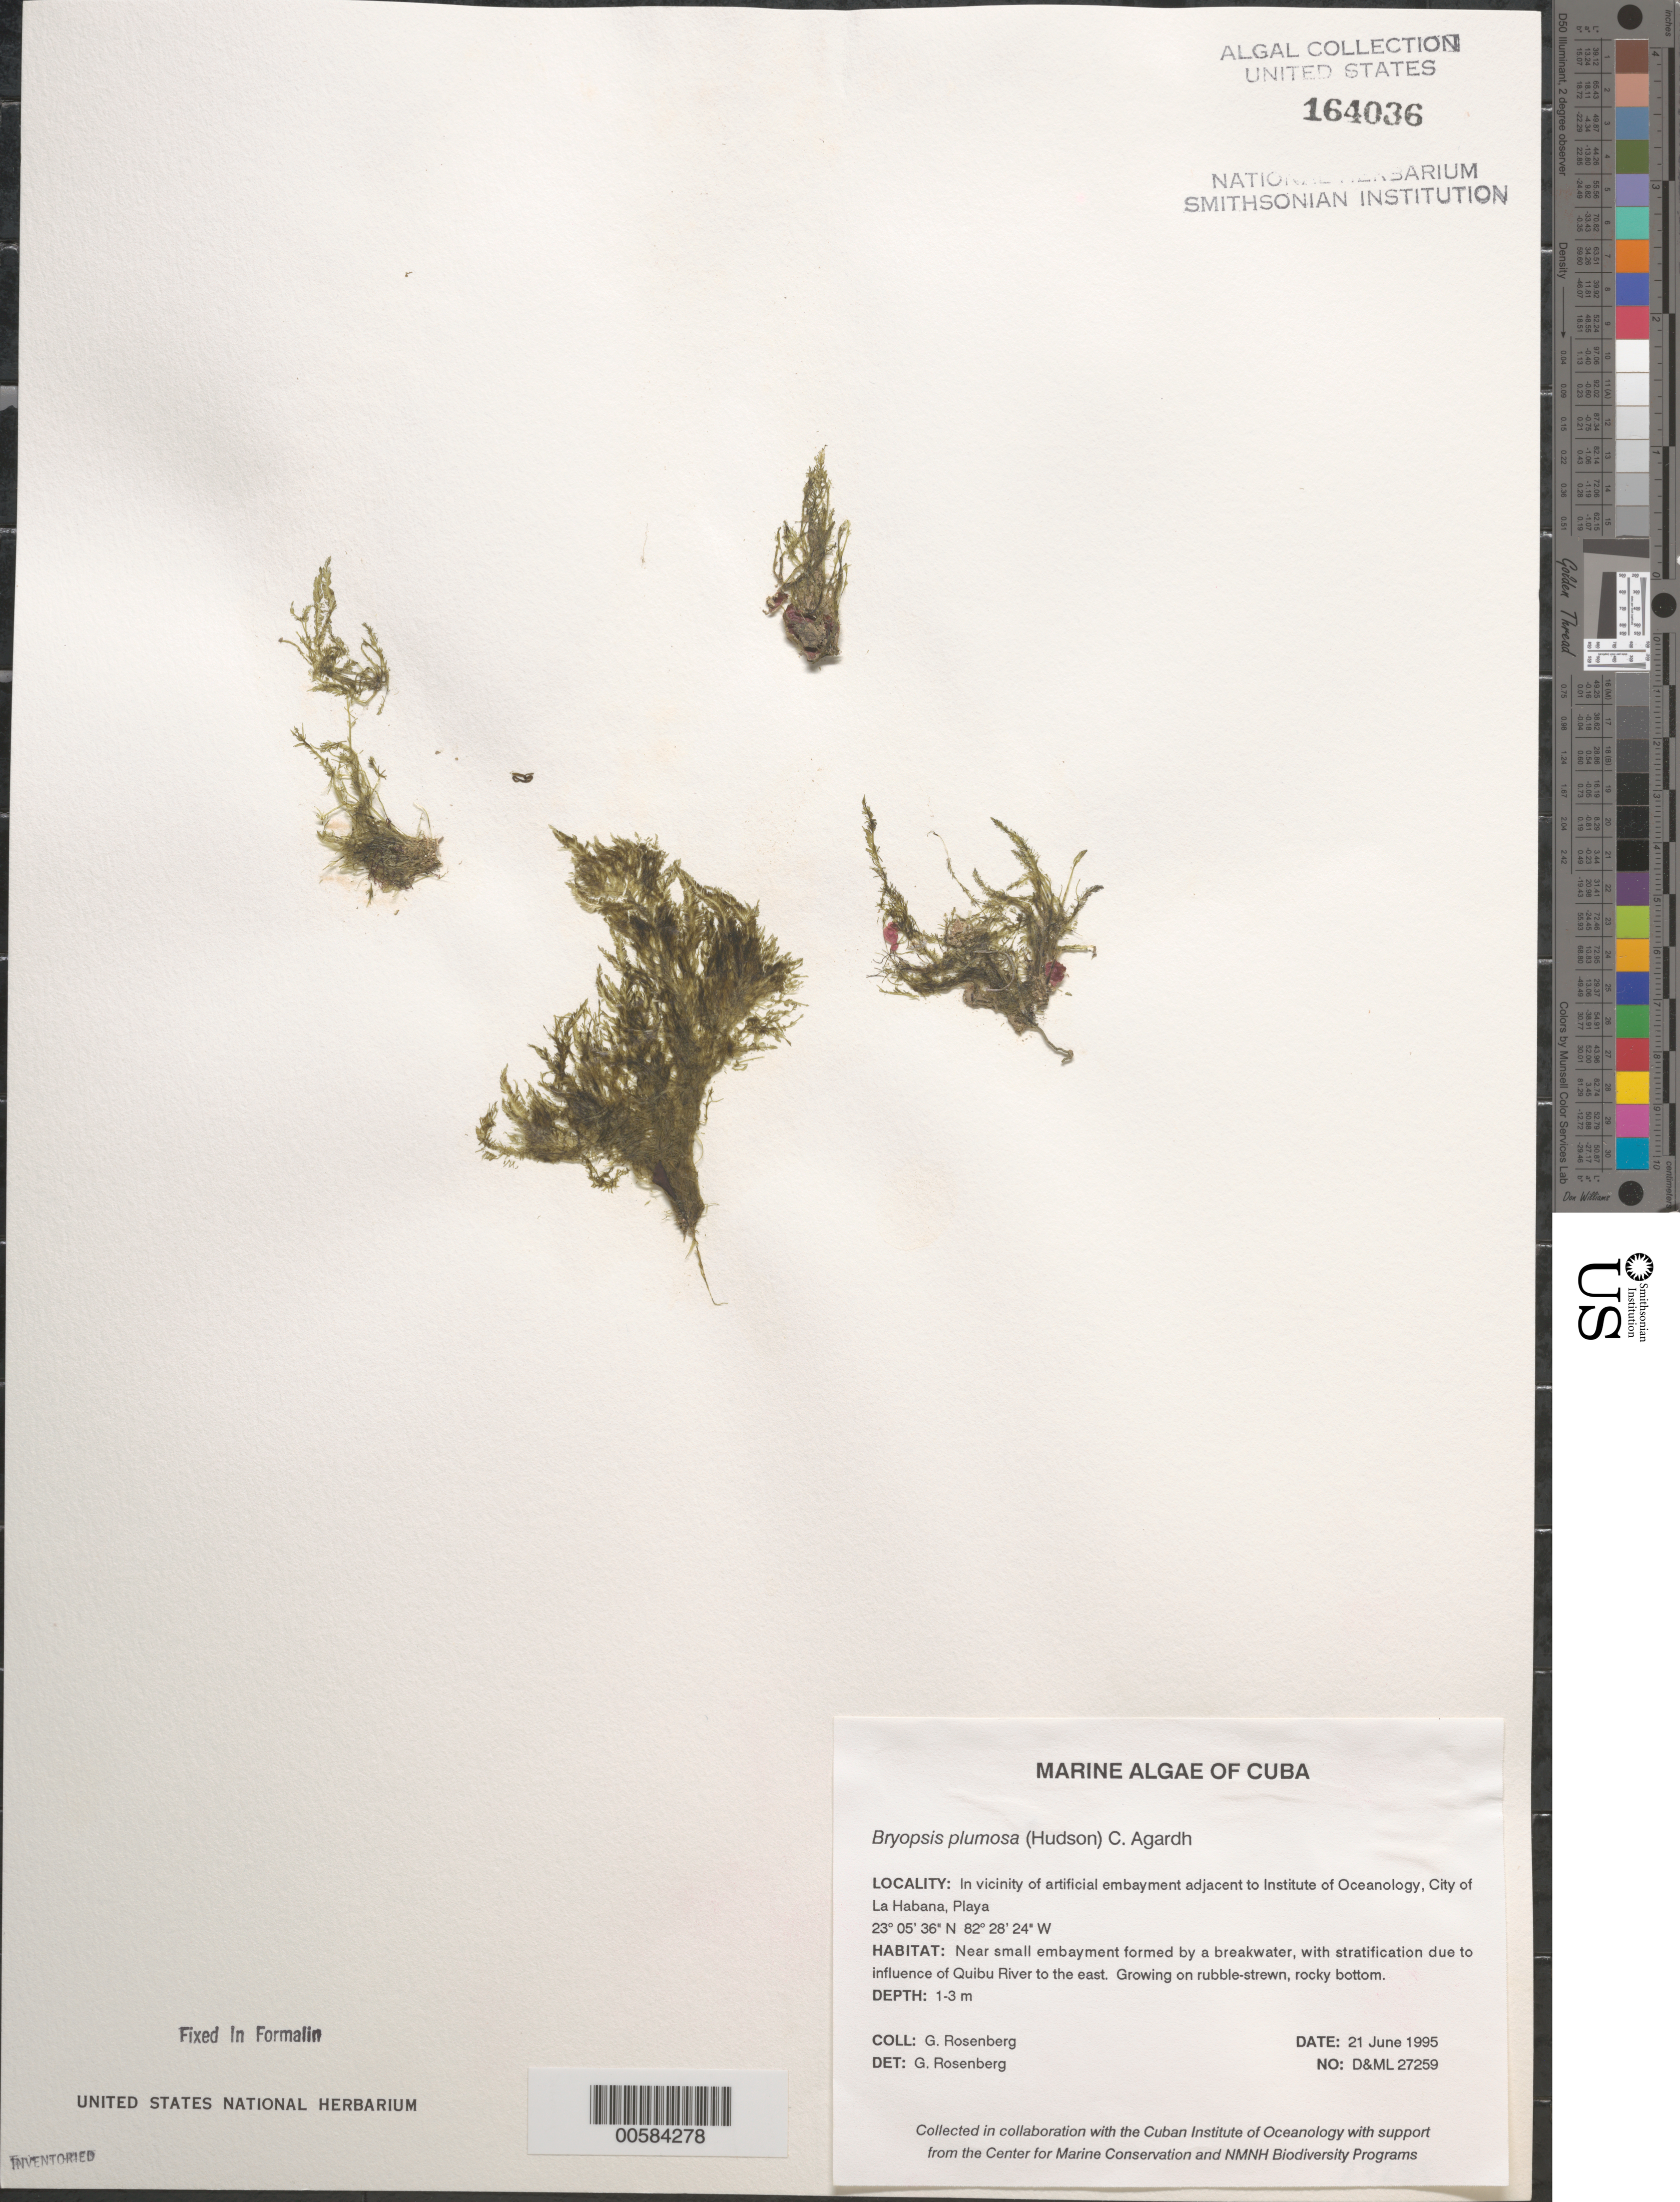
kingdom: Plantae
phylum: Chlorophyta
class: Ulvophyceae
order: Bryopsidales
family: Bryopsidaceae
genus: Bryopsis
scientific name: Bryopsis plumosa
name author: (Huds.) C. Agardh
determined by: Rosenberg, G.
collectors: G. Rosenberg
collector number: D&ML 27259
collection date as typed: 21 Jun 1995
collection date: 1995-06-21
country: Cuba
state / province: La Habana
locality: Havana, playa, near institute of oceanology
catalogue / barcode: US 164036